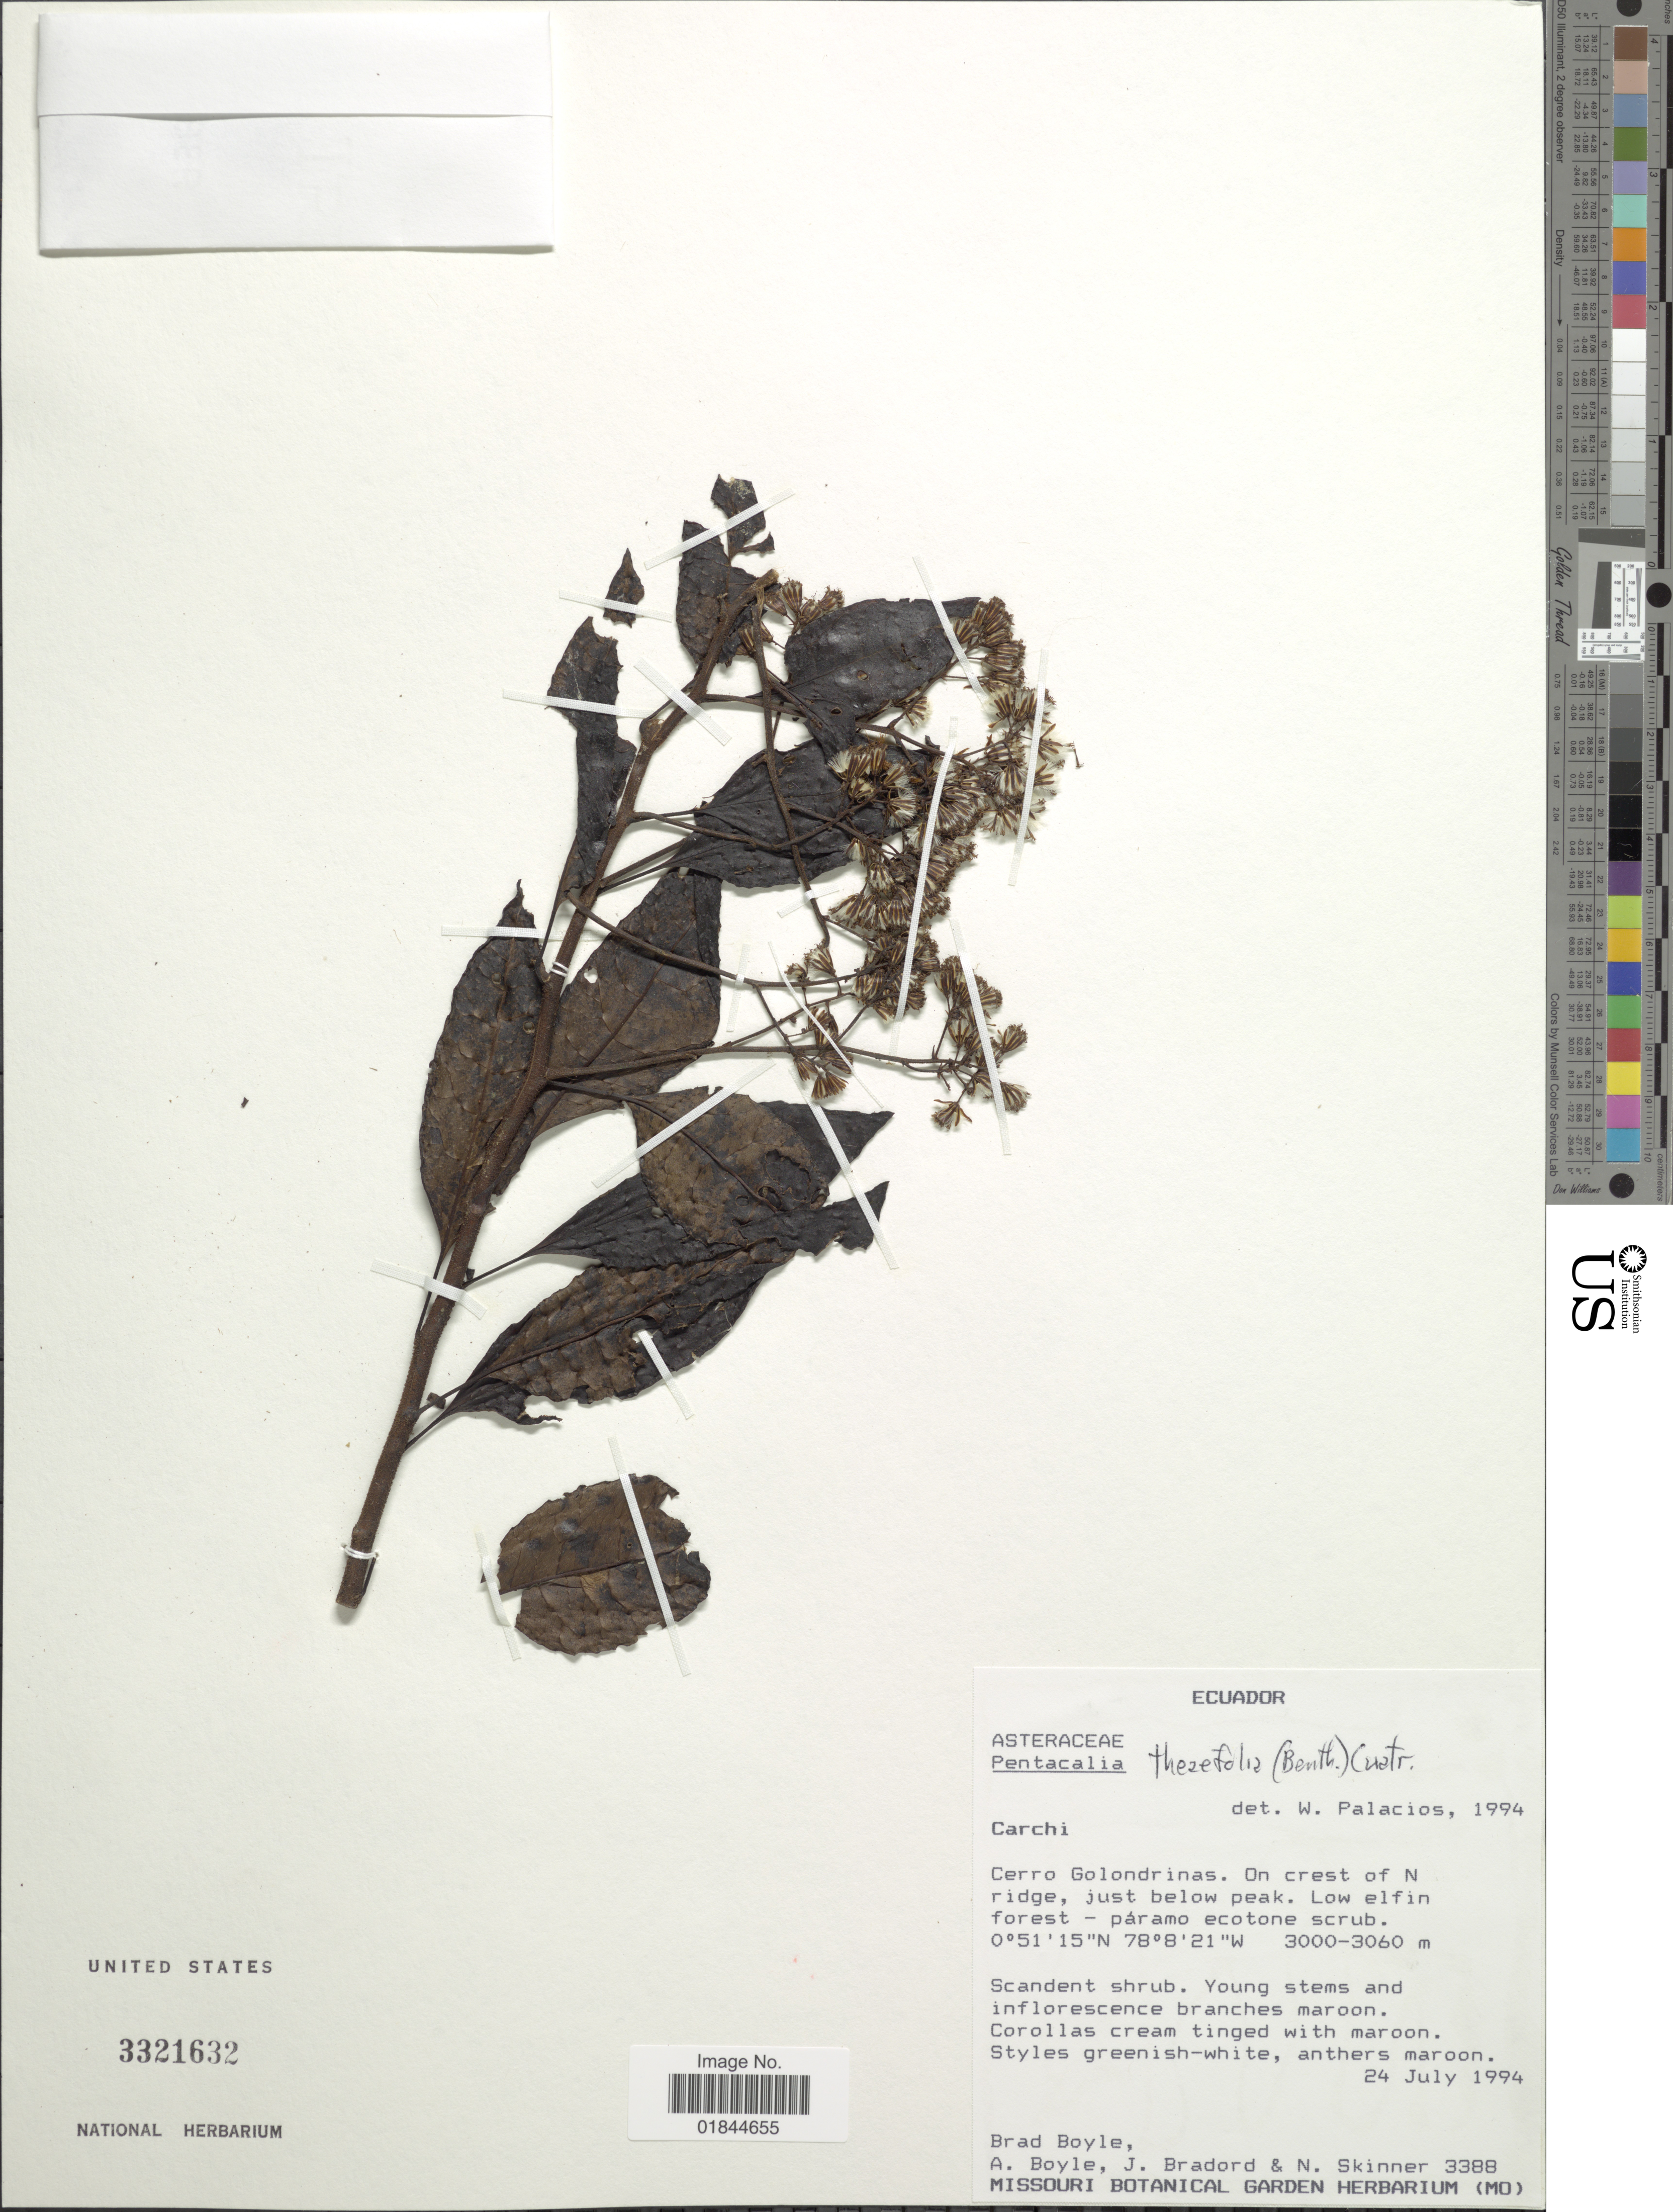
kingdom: Plantae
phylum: Tracheophyta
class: Magnoliopsida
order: Asterales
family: Asteraceae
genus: Pentacalia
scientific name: Pentacalia theifolia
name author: (Benth.) Cuatrec.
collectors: B. Boyle, A. Boyle, J. Bradord & N. Skinner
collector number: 3388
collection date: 1994-07-24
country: Ecuador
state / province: Carchi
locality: Cerro Golondrinas, on crest of N ridge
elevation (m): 3000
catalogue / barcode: US 3321632